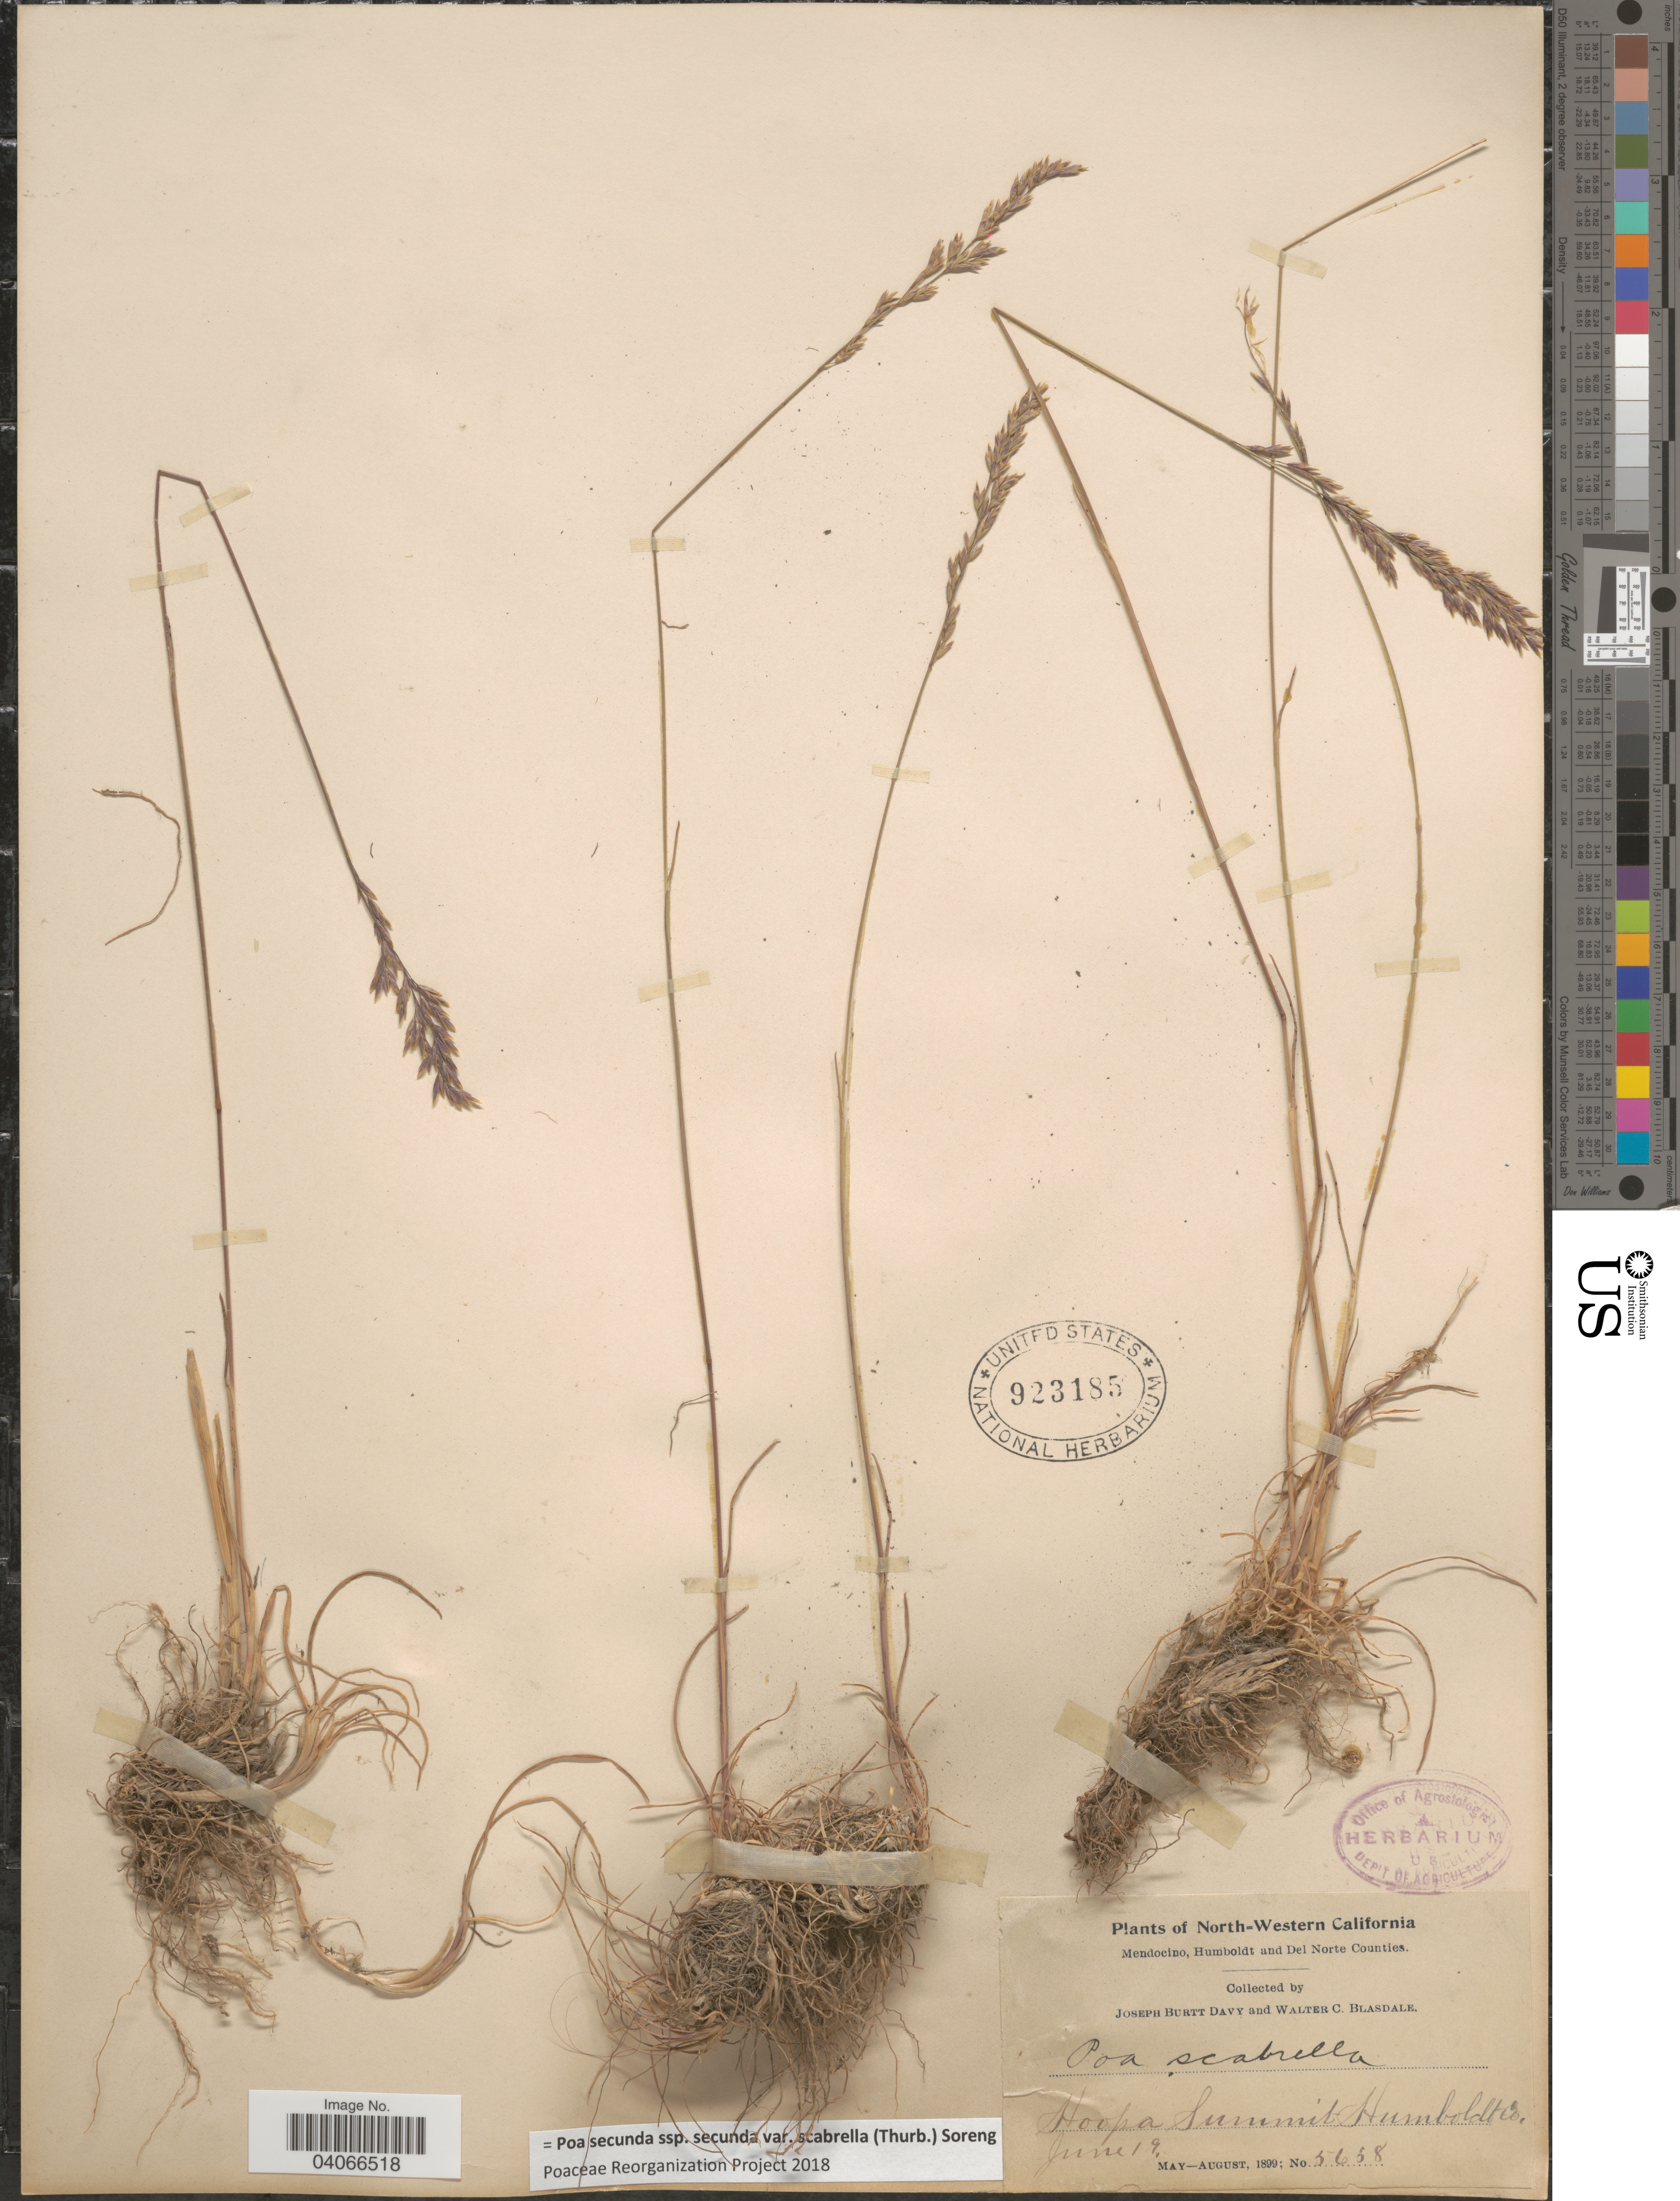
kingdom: Plantae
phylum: Tracheophyta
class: Liliopsida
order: Poales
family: Poaceae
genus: Poa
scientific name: Poa secunda subsp. secunda var. scabrella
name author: (Thurb.) Soreng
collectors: J. Burtt Davy & W. Blasdale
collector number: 5658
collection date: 1899-06-19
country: United States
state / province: California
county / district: Humboldt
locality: Hoopa Summit Humboldt Co.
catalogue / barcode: US 923185